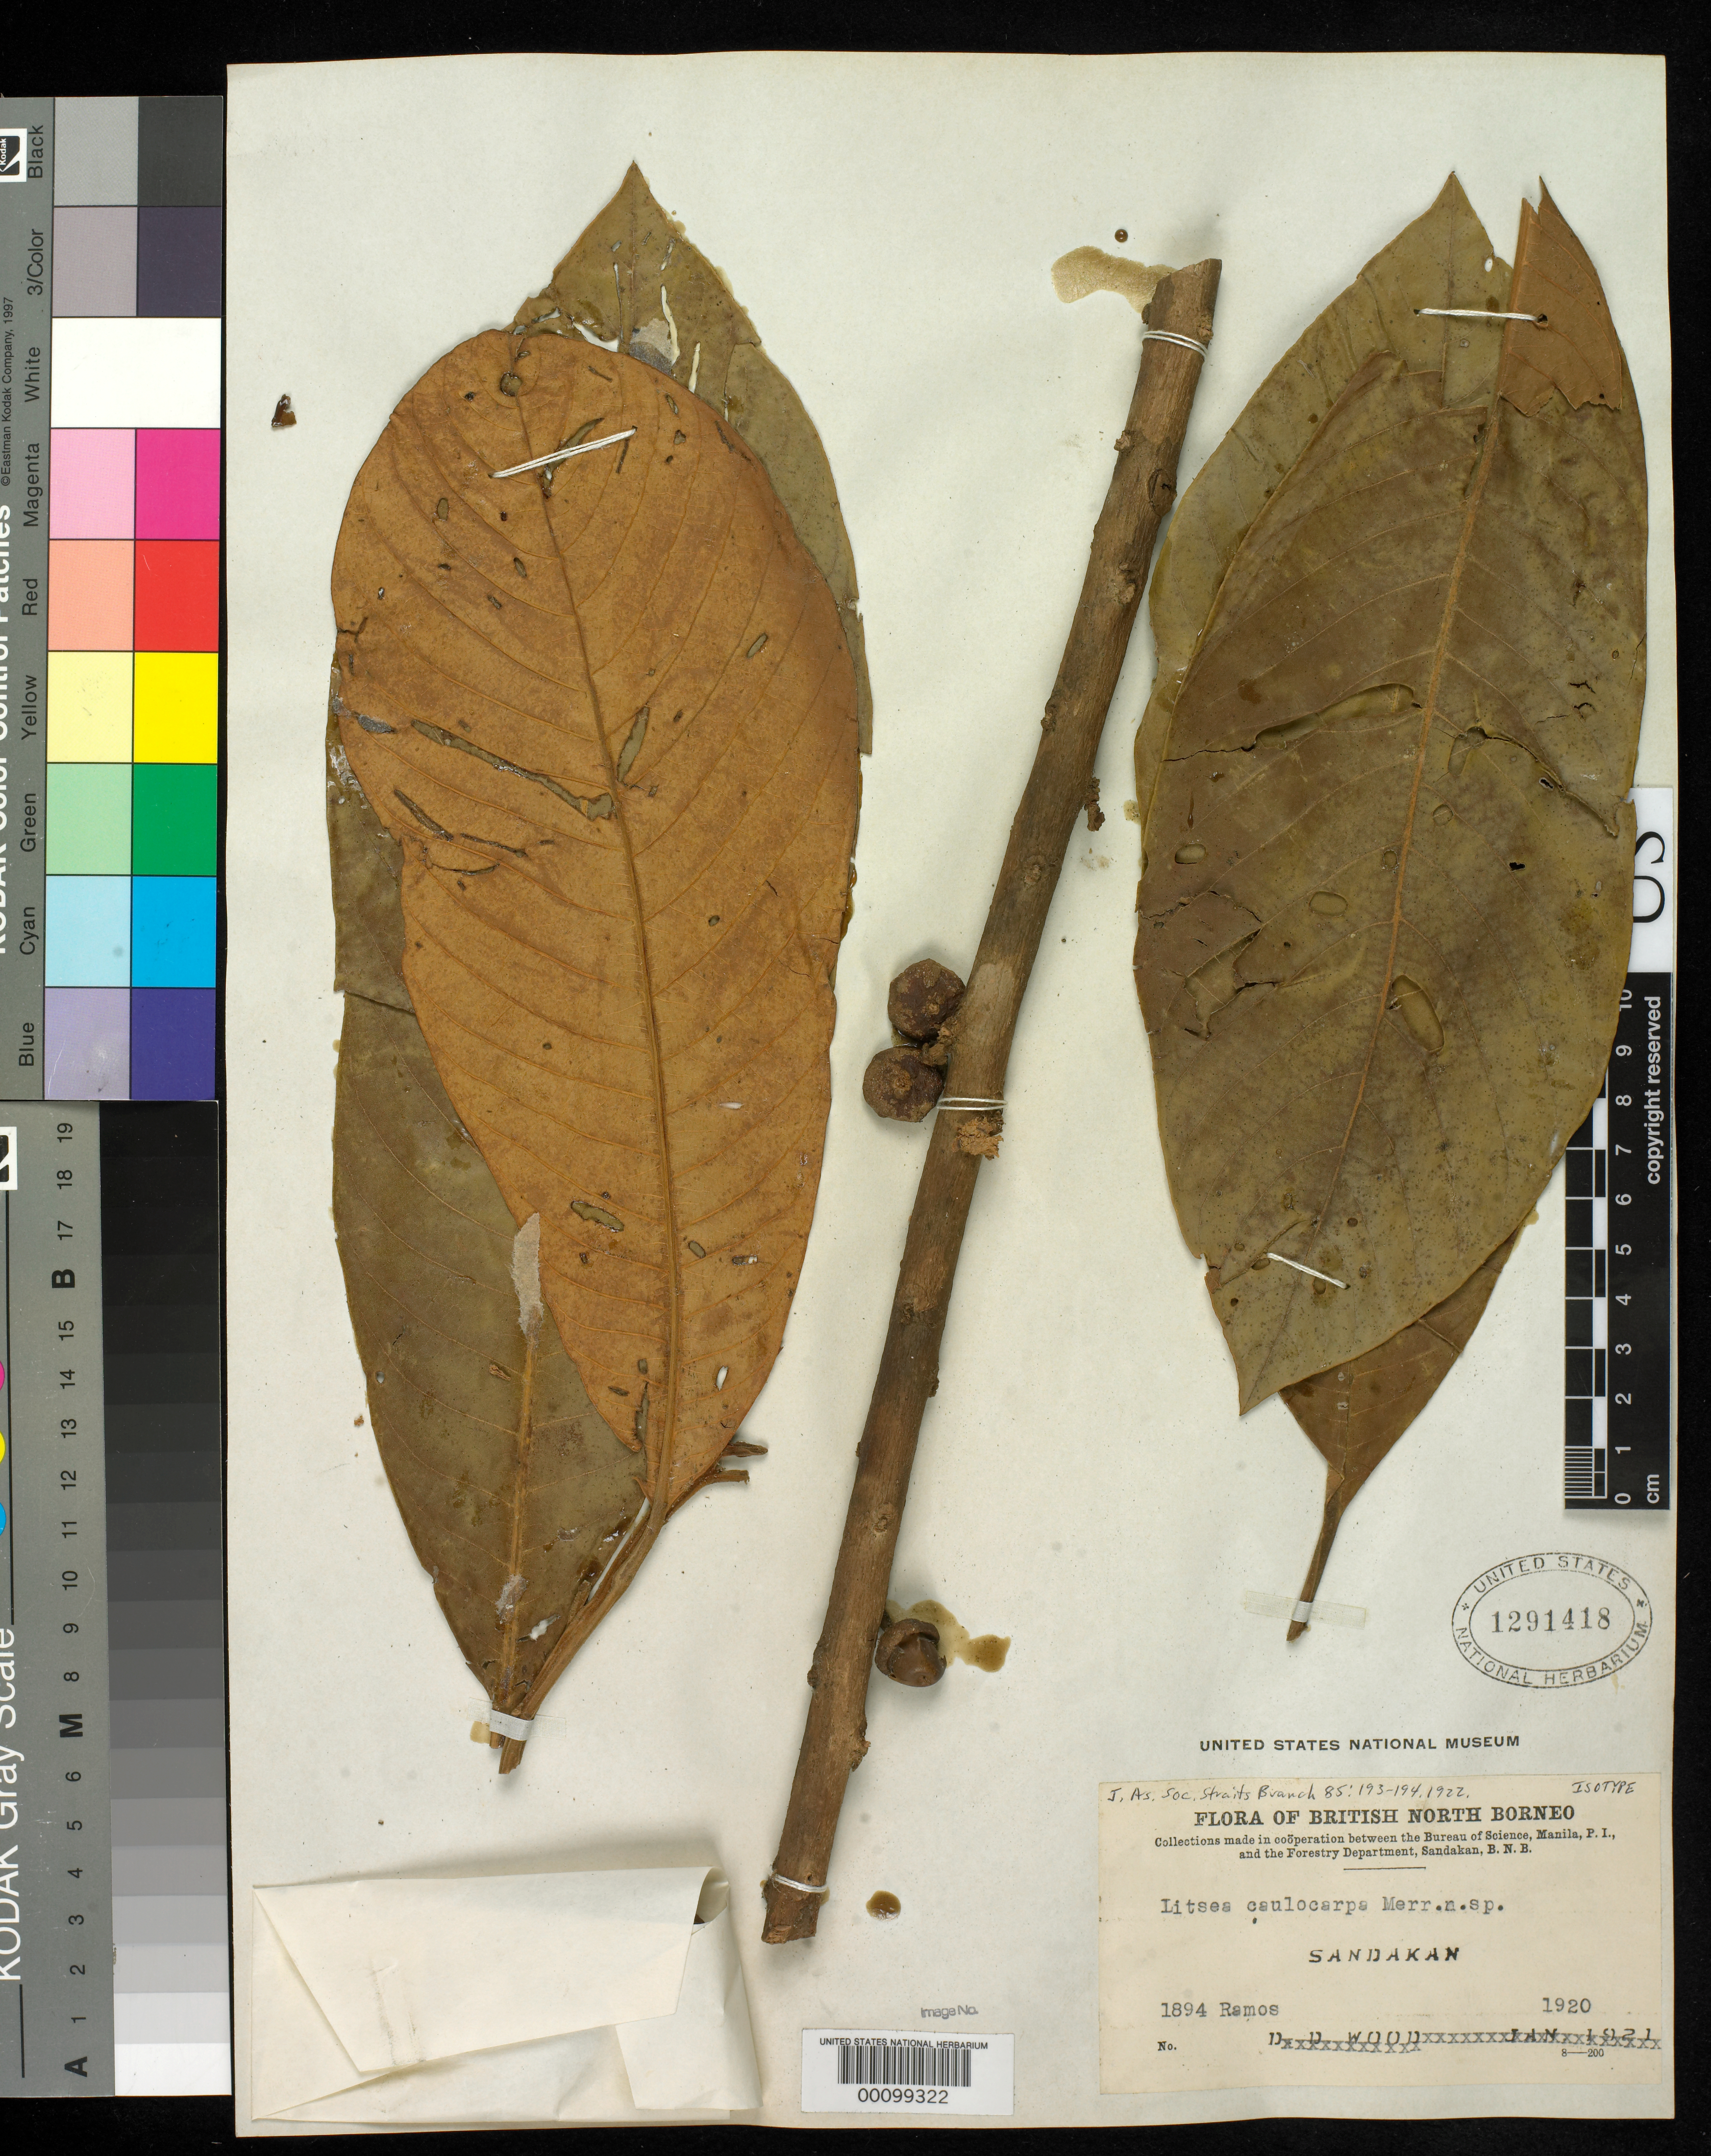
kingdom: Plantae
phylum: Tracheophyta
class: Magnoliopsida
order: Laurales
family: Lauraceae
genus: Litsea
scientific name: Litsea caulocarpa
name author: Merr.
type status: Isotype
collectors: M. Ramos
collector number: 1894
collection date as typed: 1920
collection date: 1920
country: Malaysia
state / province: Sabah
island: Borneo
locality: Sandakan.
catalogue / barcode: US 1291418